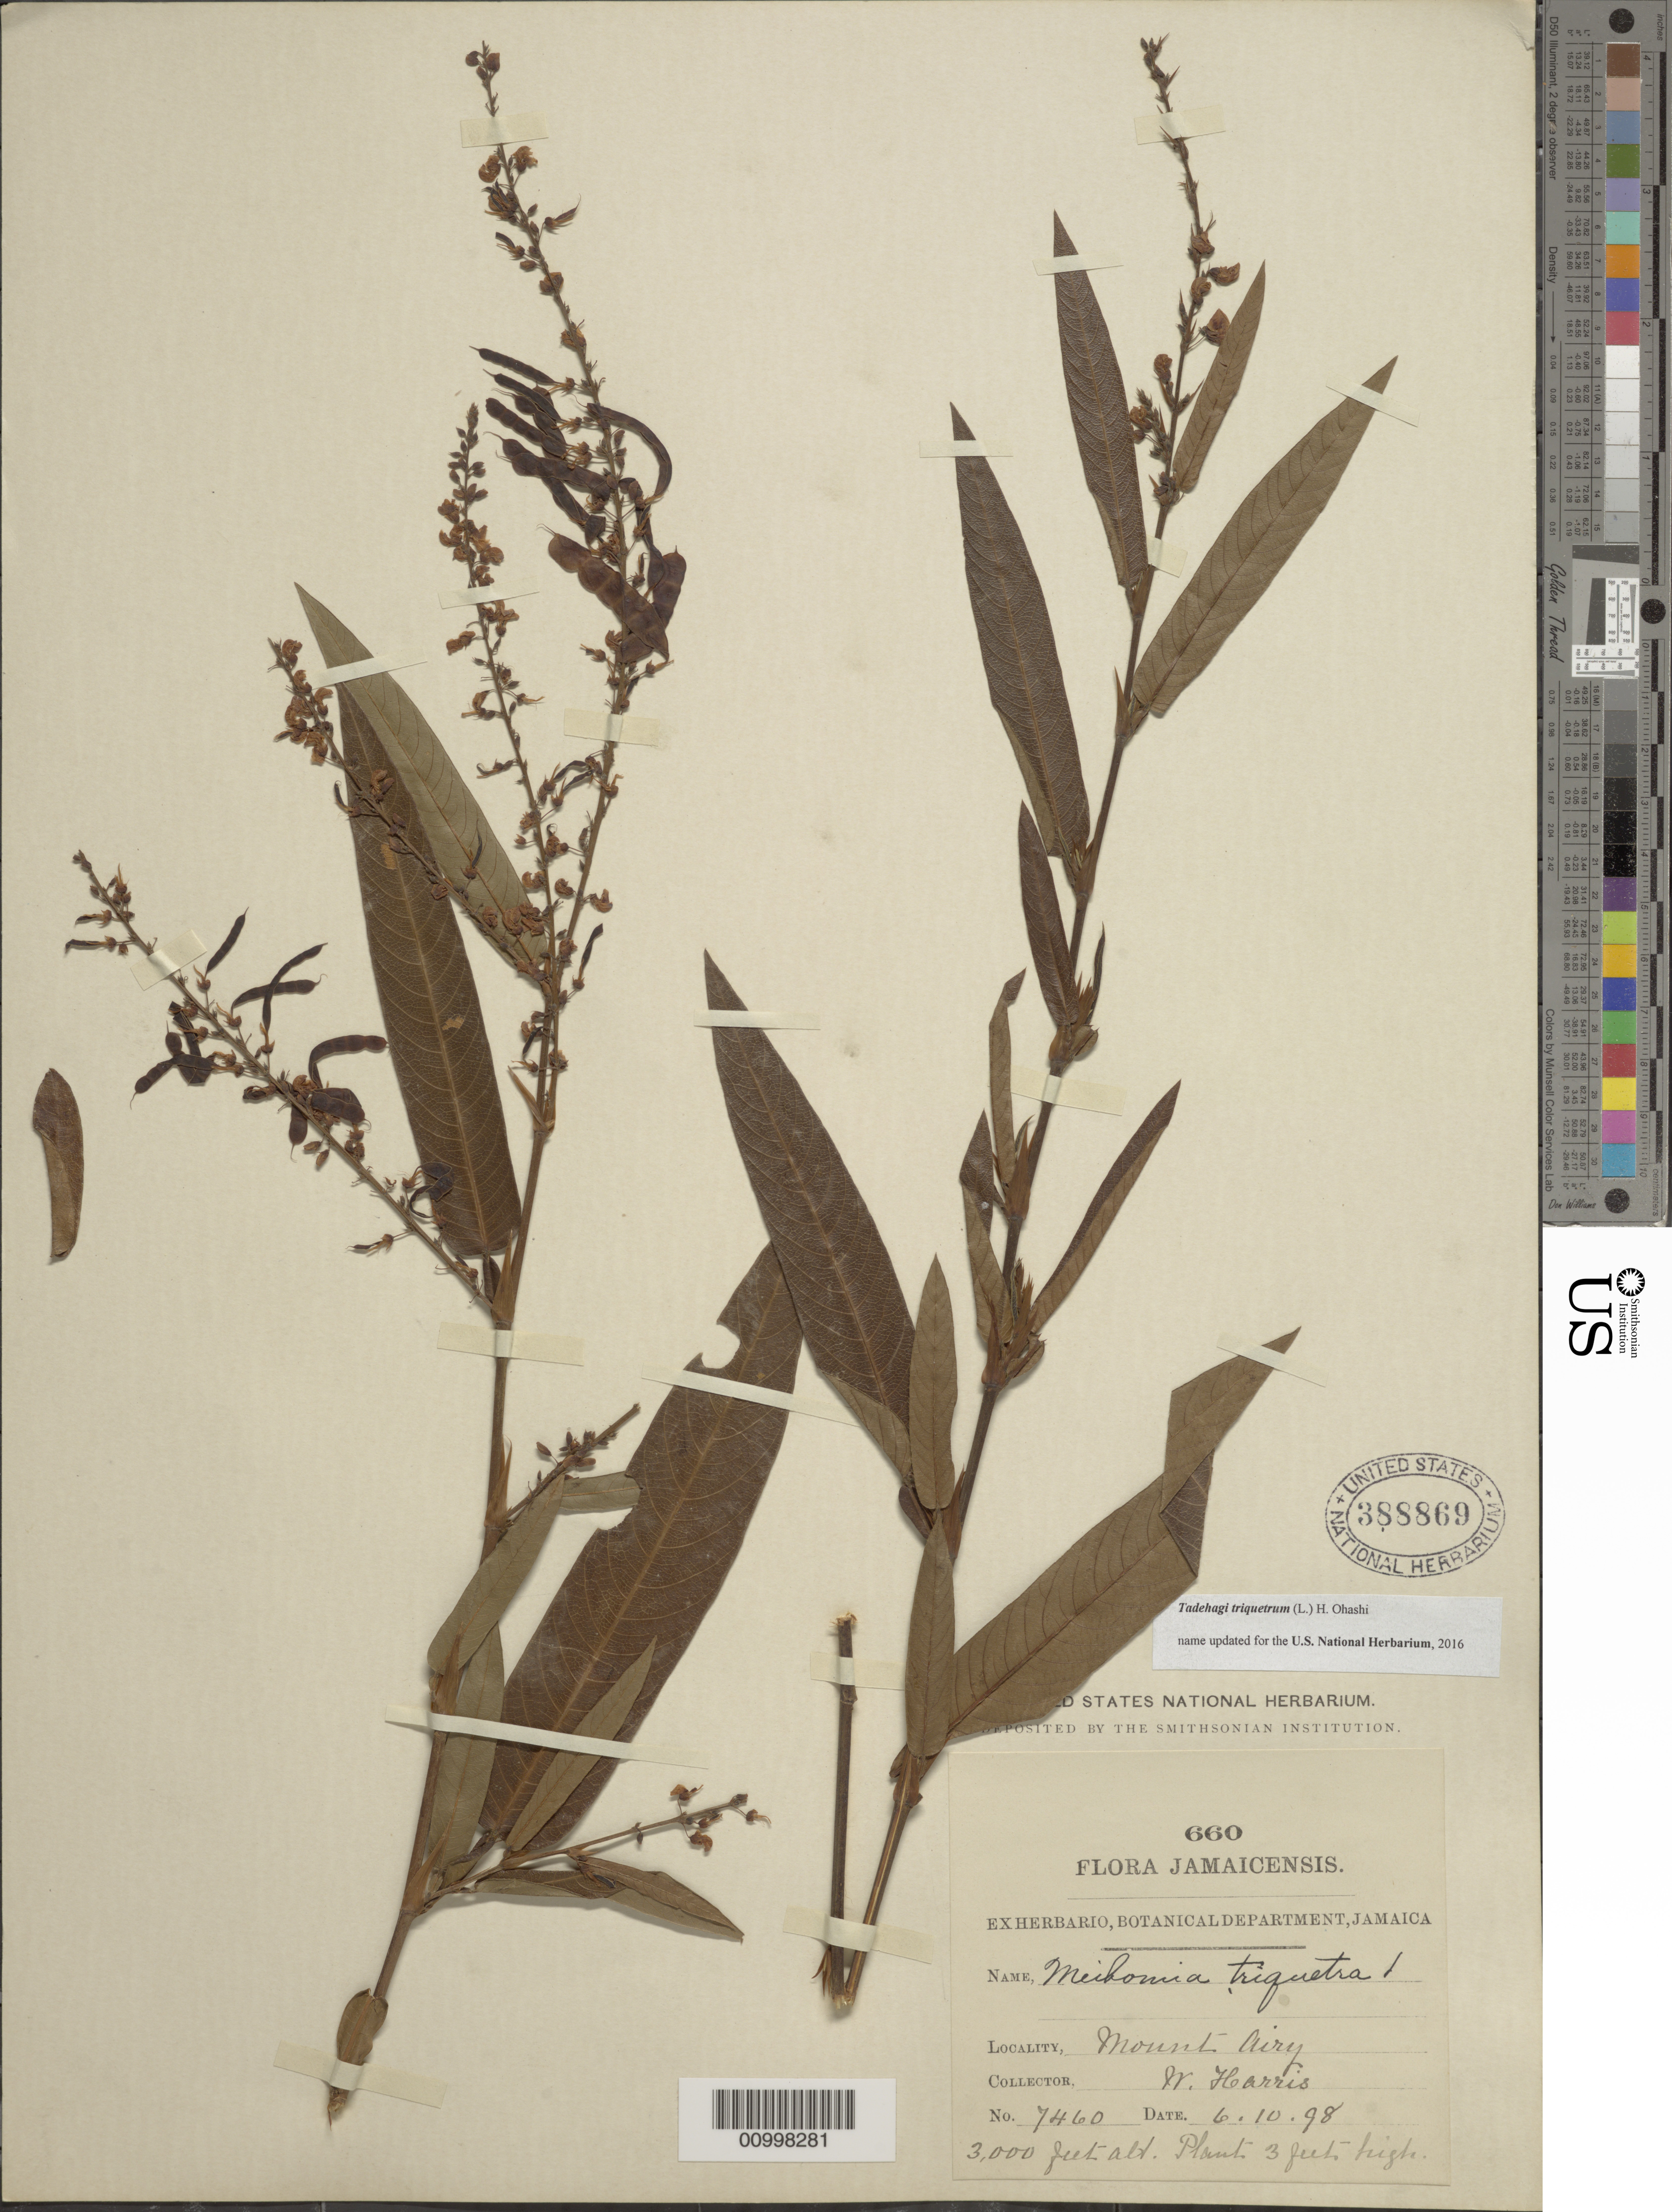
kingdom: Plantae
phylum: Tracheophyta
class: Magnoliopsida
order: Fabales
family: Fabaceae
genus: Tadehagi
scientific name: Tadehagi triquetrum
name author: (L.) H. Ohashi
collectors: W. Harris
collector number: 7460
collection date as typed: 06 Oct 1898 or 10 Jun 1898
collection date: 1898-06-10 or 1898-10-06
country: Jamaica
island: Jamaica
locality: Mount Airy.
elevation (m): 914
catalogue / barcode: US 388869